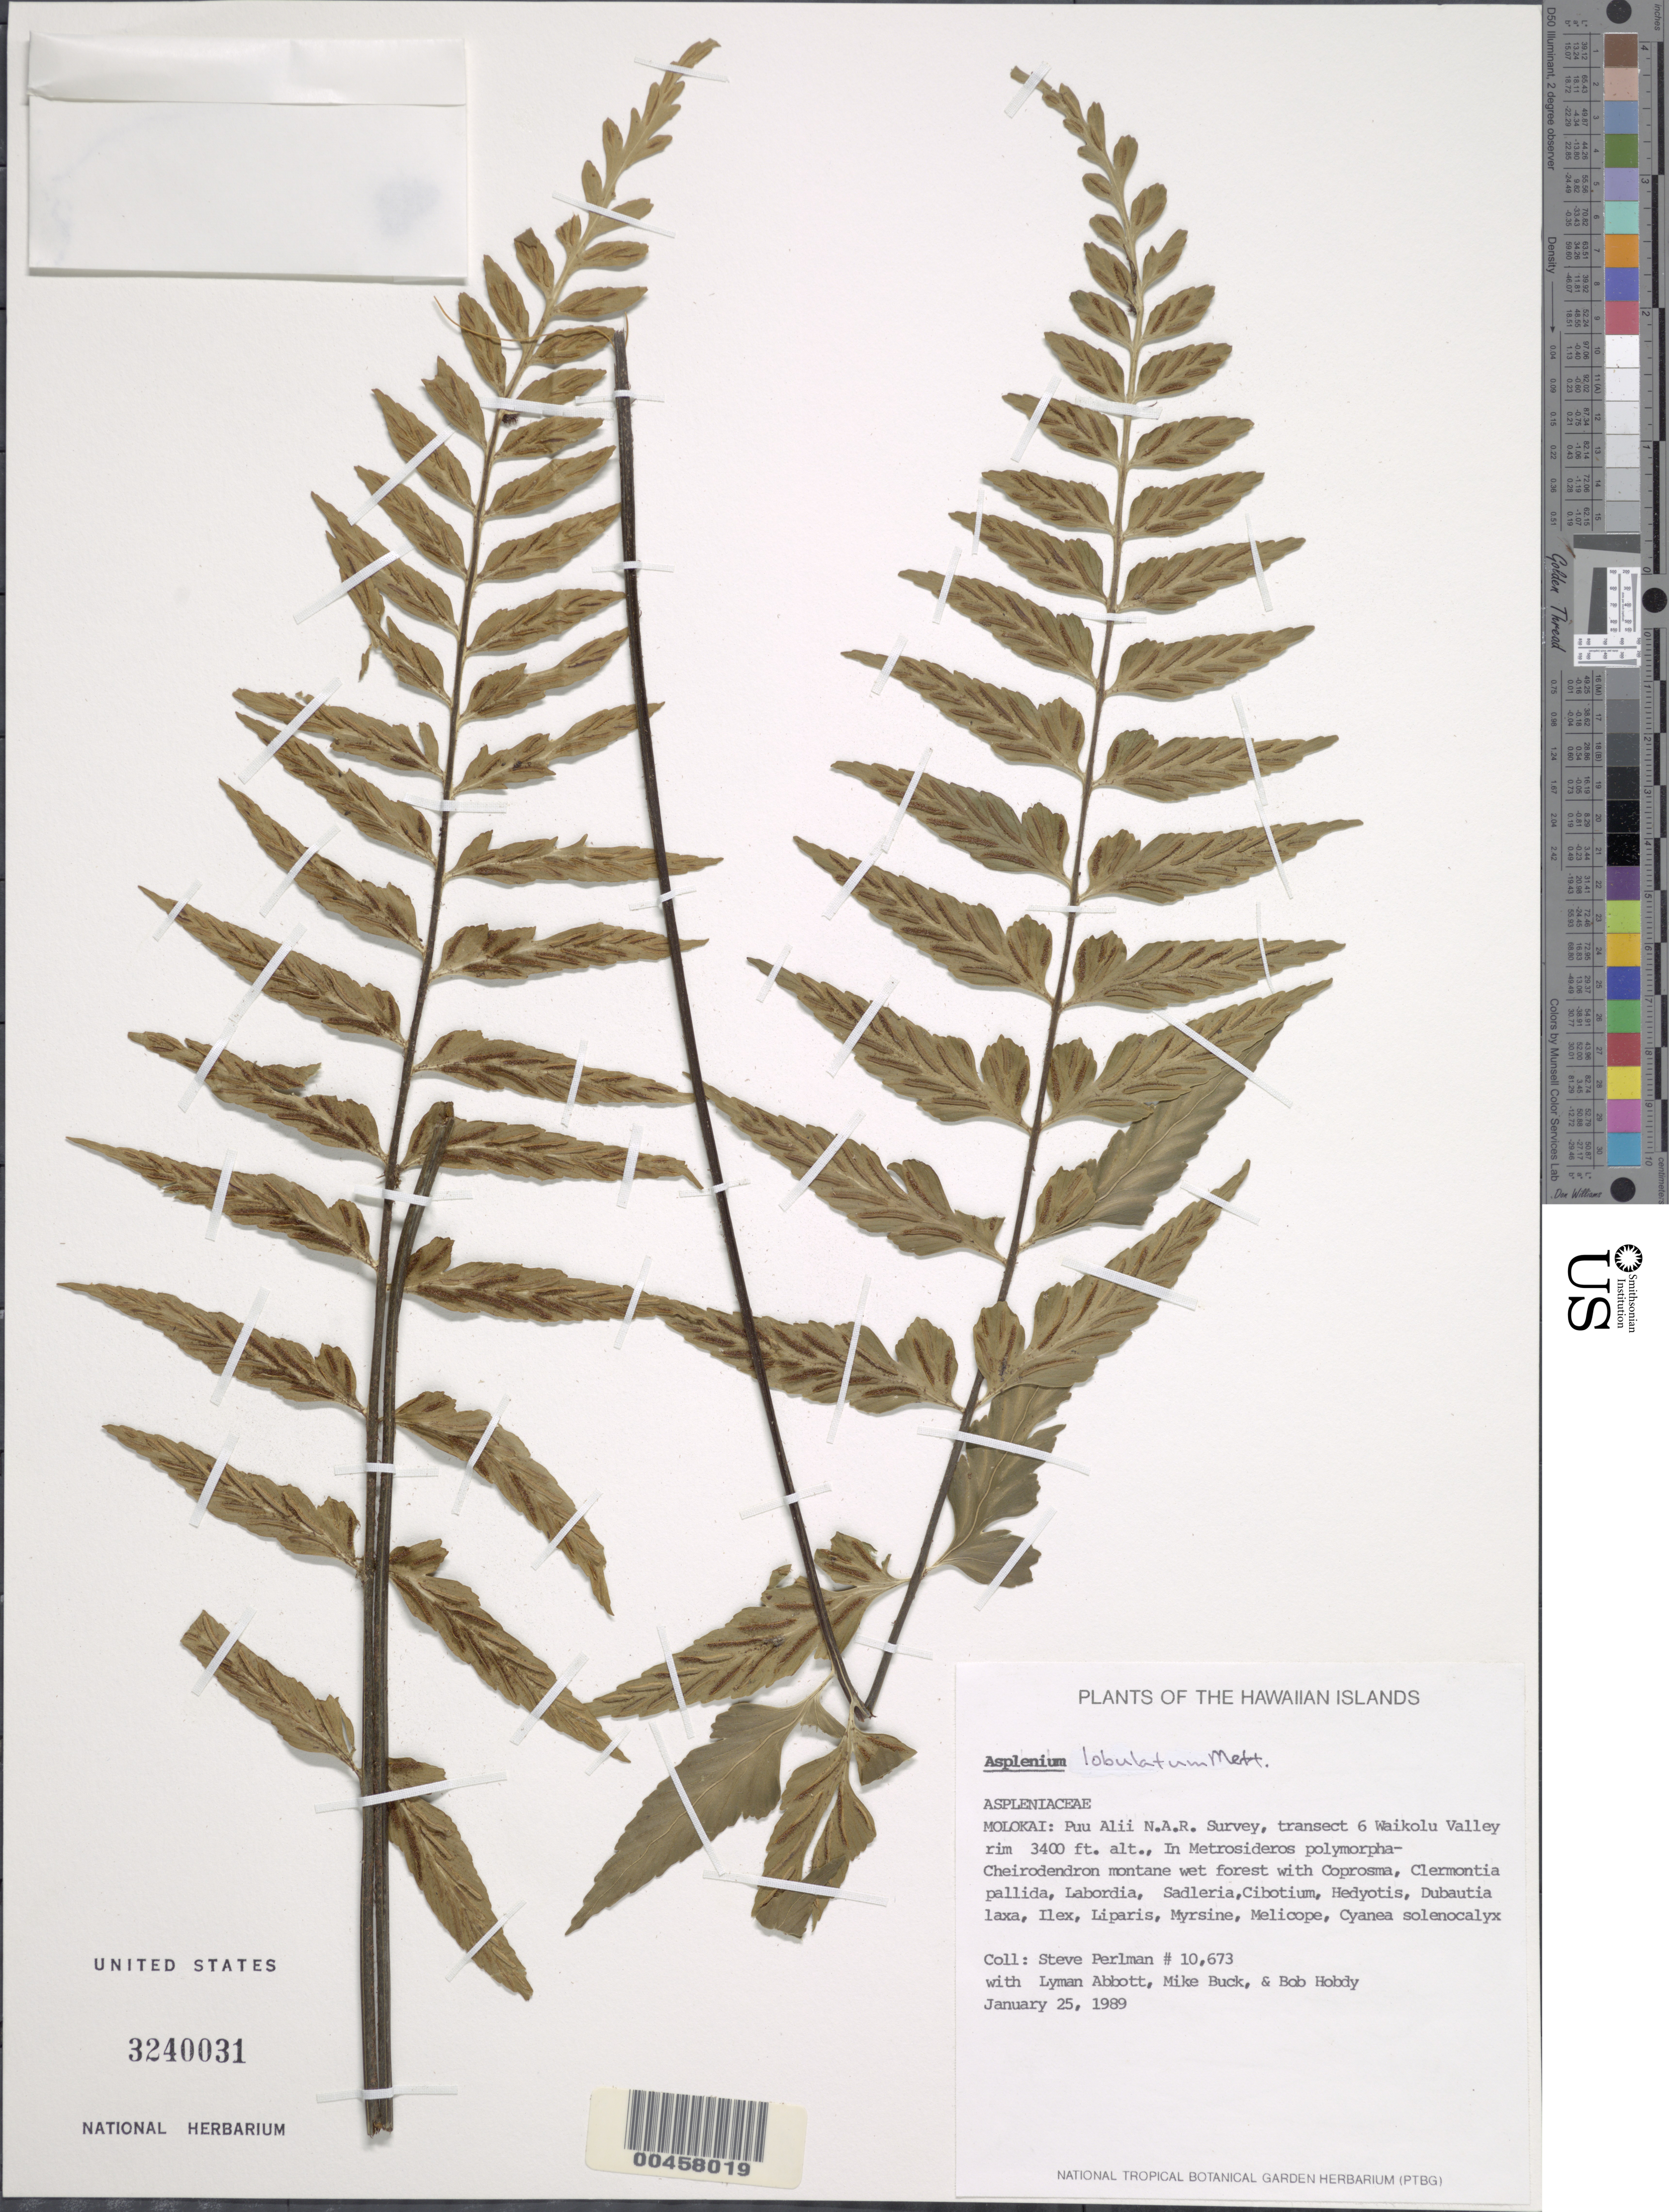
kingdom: Plantae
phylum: Tracheophyta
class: Polypodiopsida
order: Polypodiales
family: Aspleniaceae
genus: Asplenium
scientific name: Asplenium lobulatum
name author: Mett.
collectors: S. P. Perlman, L. Abbott, M. Buck & B. Hobdy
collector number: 10673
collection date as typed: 25 Jan 1989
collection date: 1989-01-25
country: United States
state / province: Hawaii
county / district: Maui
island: Moloka'i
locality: Puu Alii N.A.R. Survey, transect 6 Waikolu Valley rim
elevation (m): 1036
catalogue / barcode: US 3240031